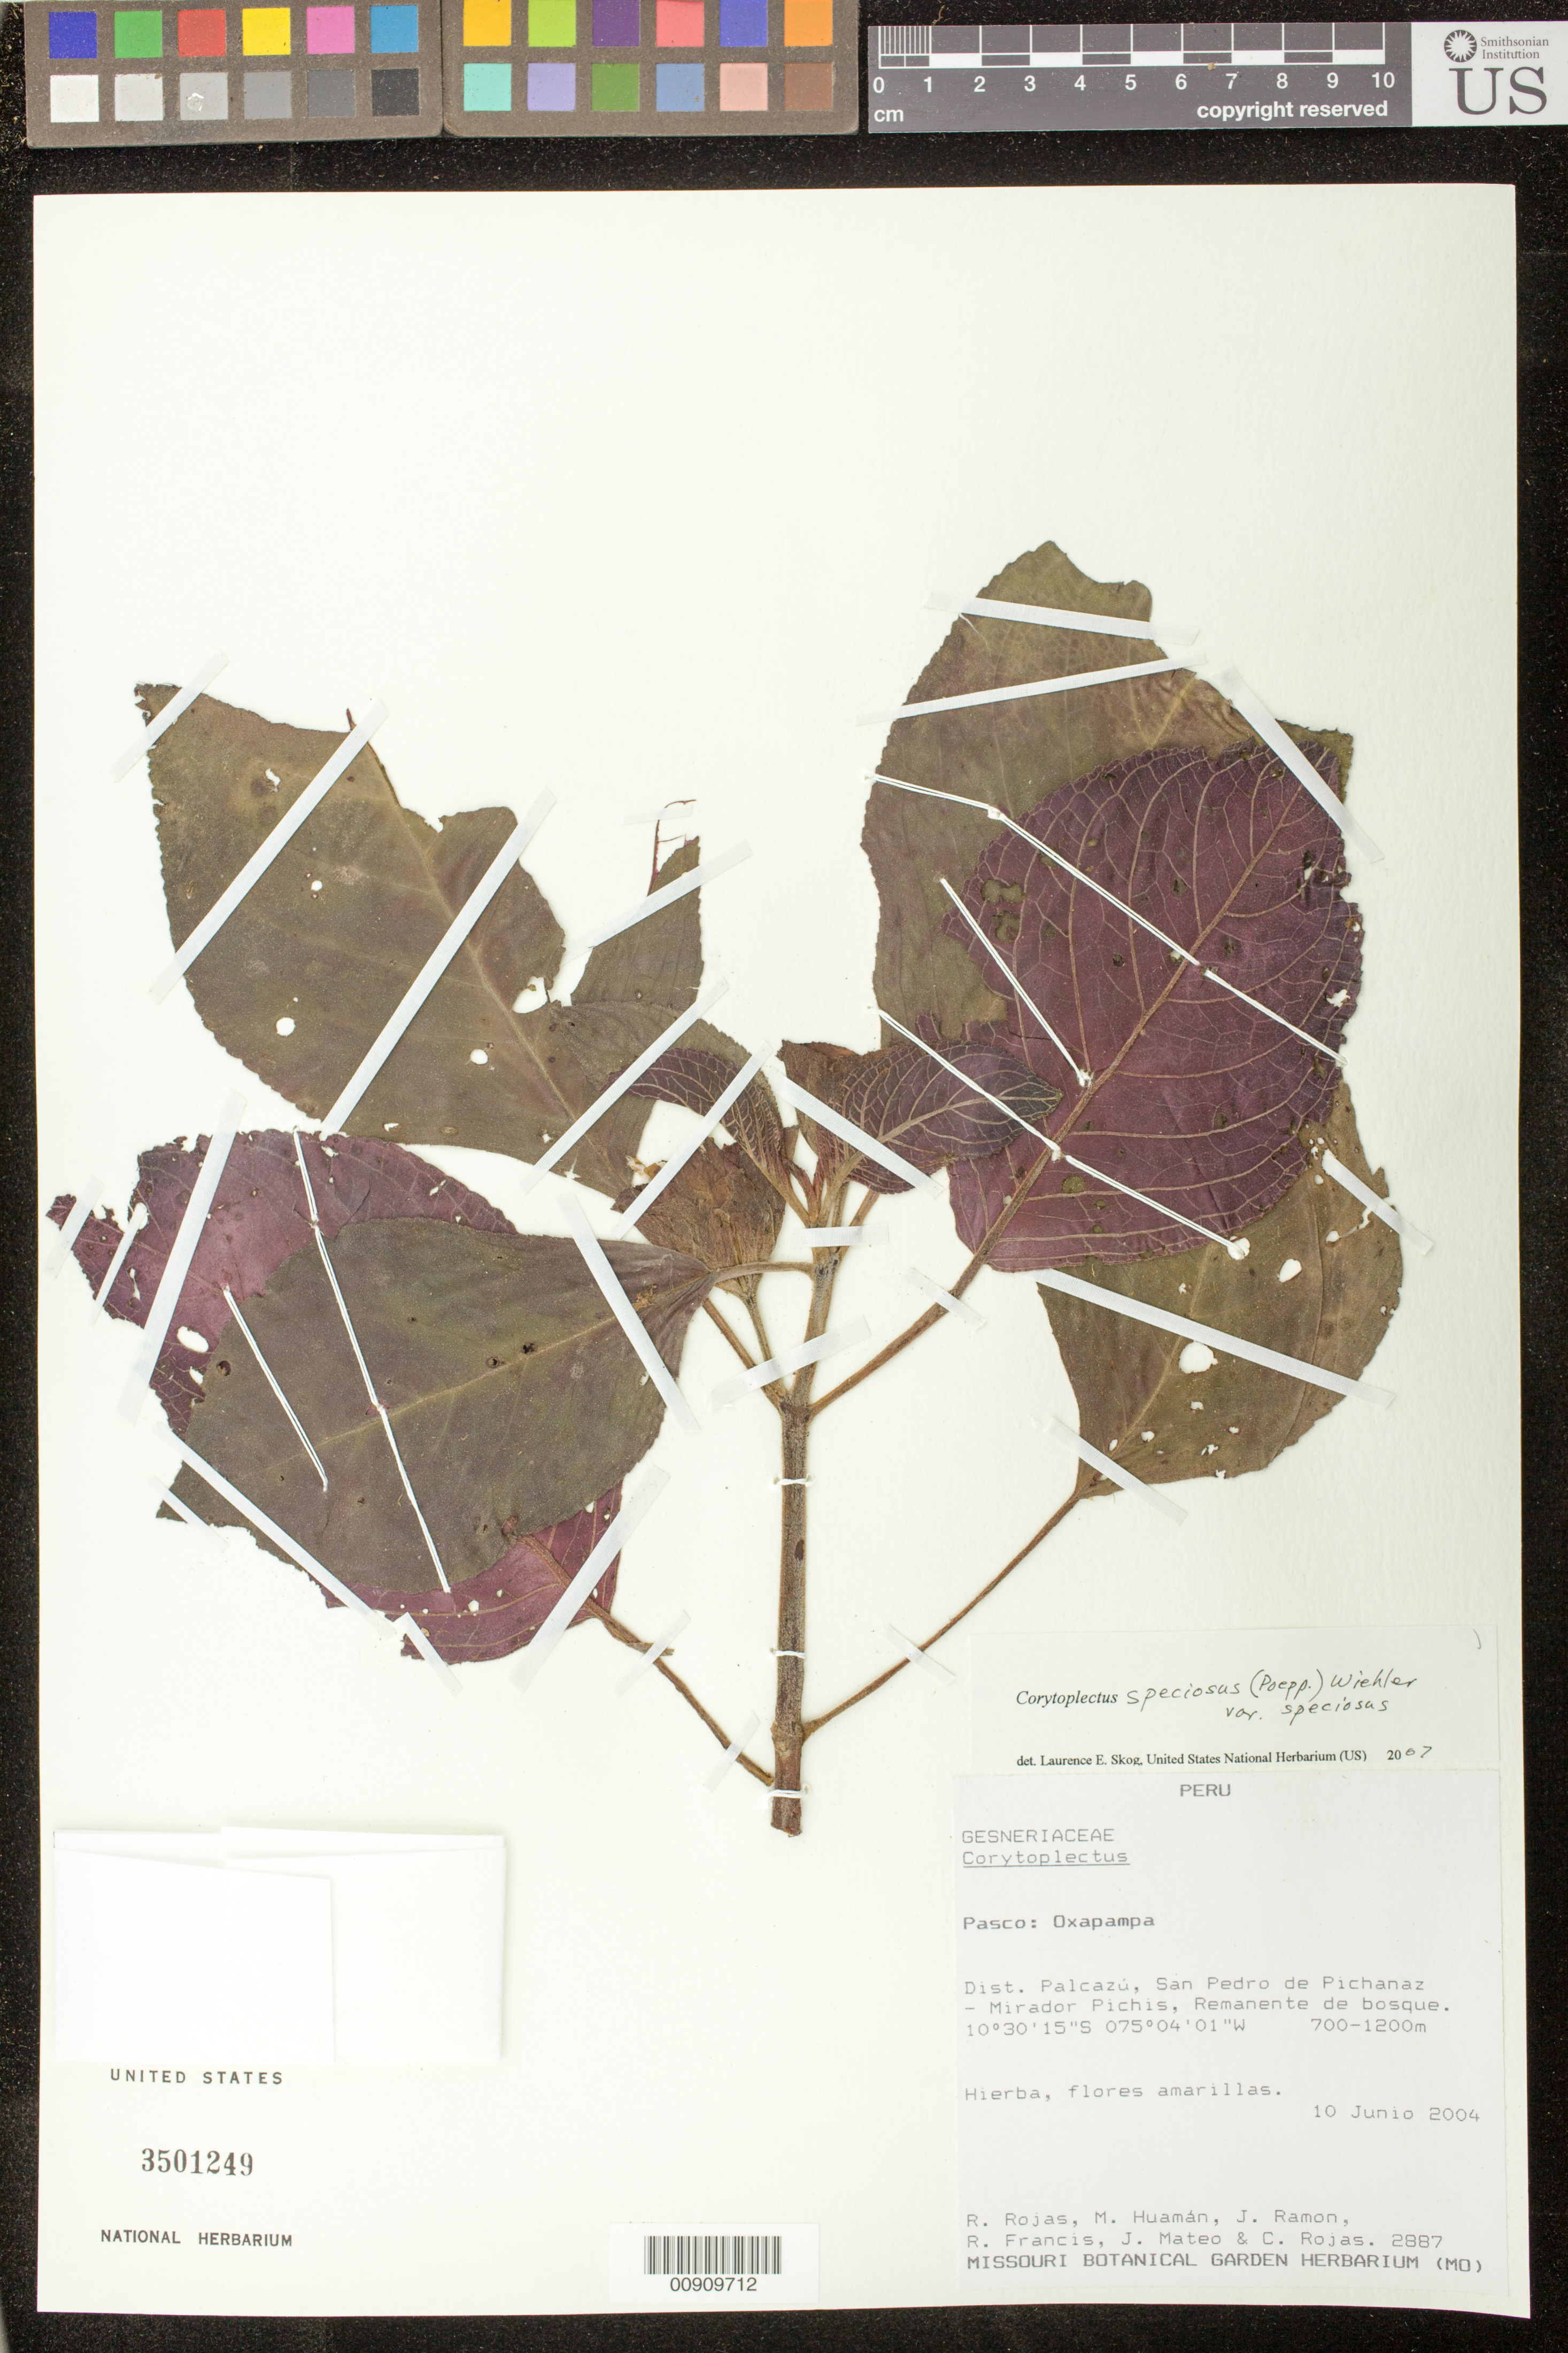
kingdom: Plantae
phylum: Tracheophyta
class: Magnoliopsida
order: Lamiales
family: Gesneriaceae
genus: Corytoplectus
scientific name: Corytoplectus speciosus var. speciosus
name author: (Poepp.) Wiehler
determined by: Skog, Laurence E.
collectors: R. Rojas & et al.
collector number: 2887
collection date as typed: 10 Jun 2004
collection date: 2004-06-10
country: Peru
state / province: Pasco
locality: Pasco: Oxapampa. Dist. Palcazú, San Pedro de Pichanaz - Mirador Pichis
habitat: Remanente de bosque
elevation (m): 700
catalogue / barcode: US 3501249